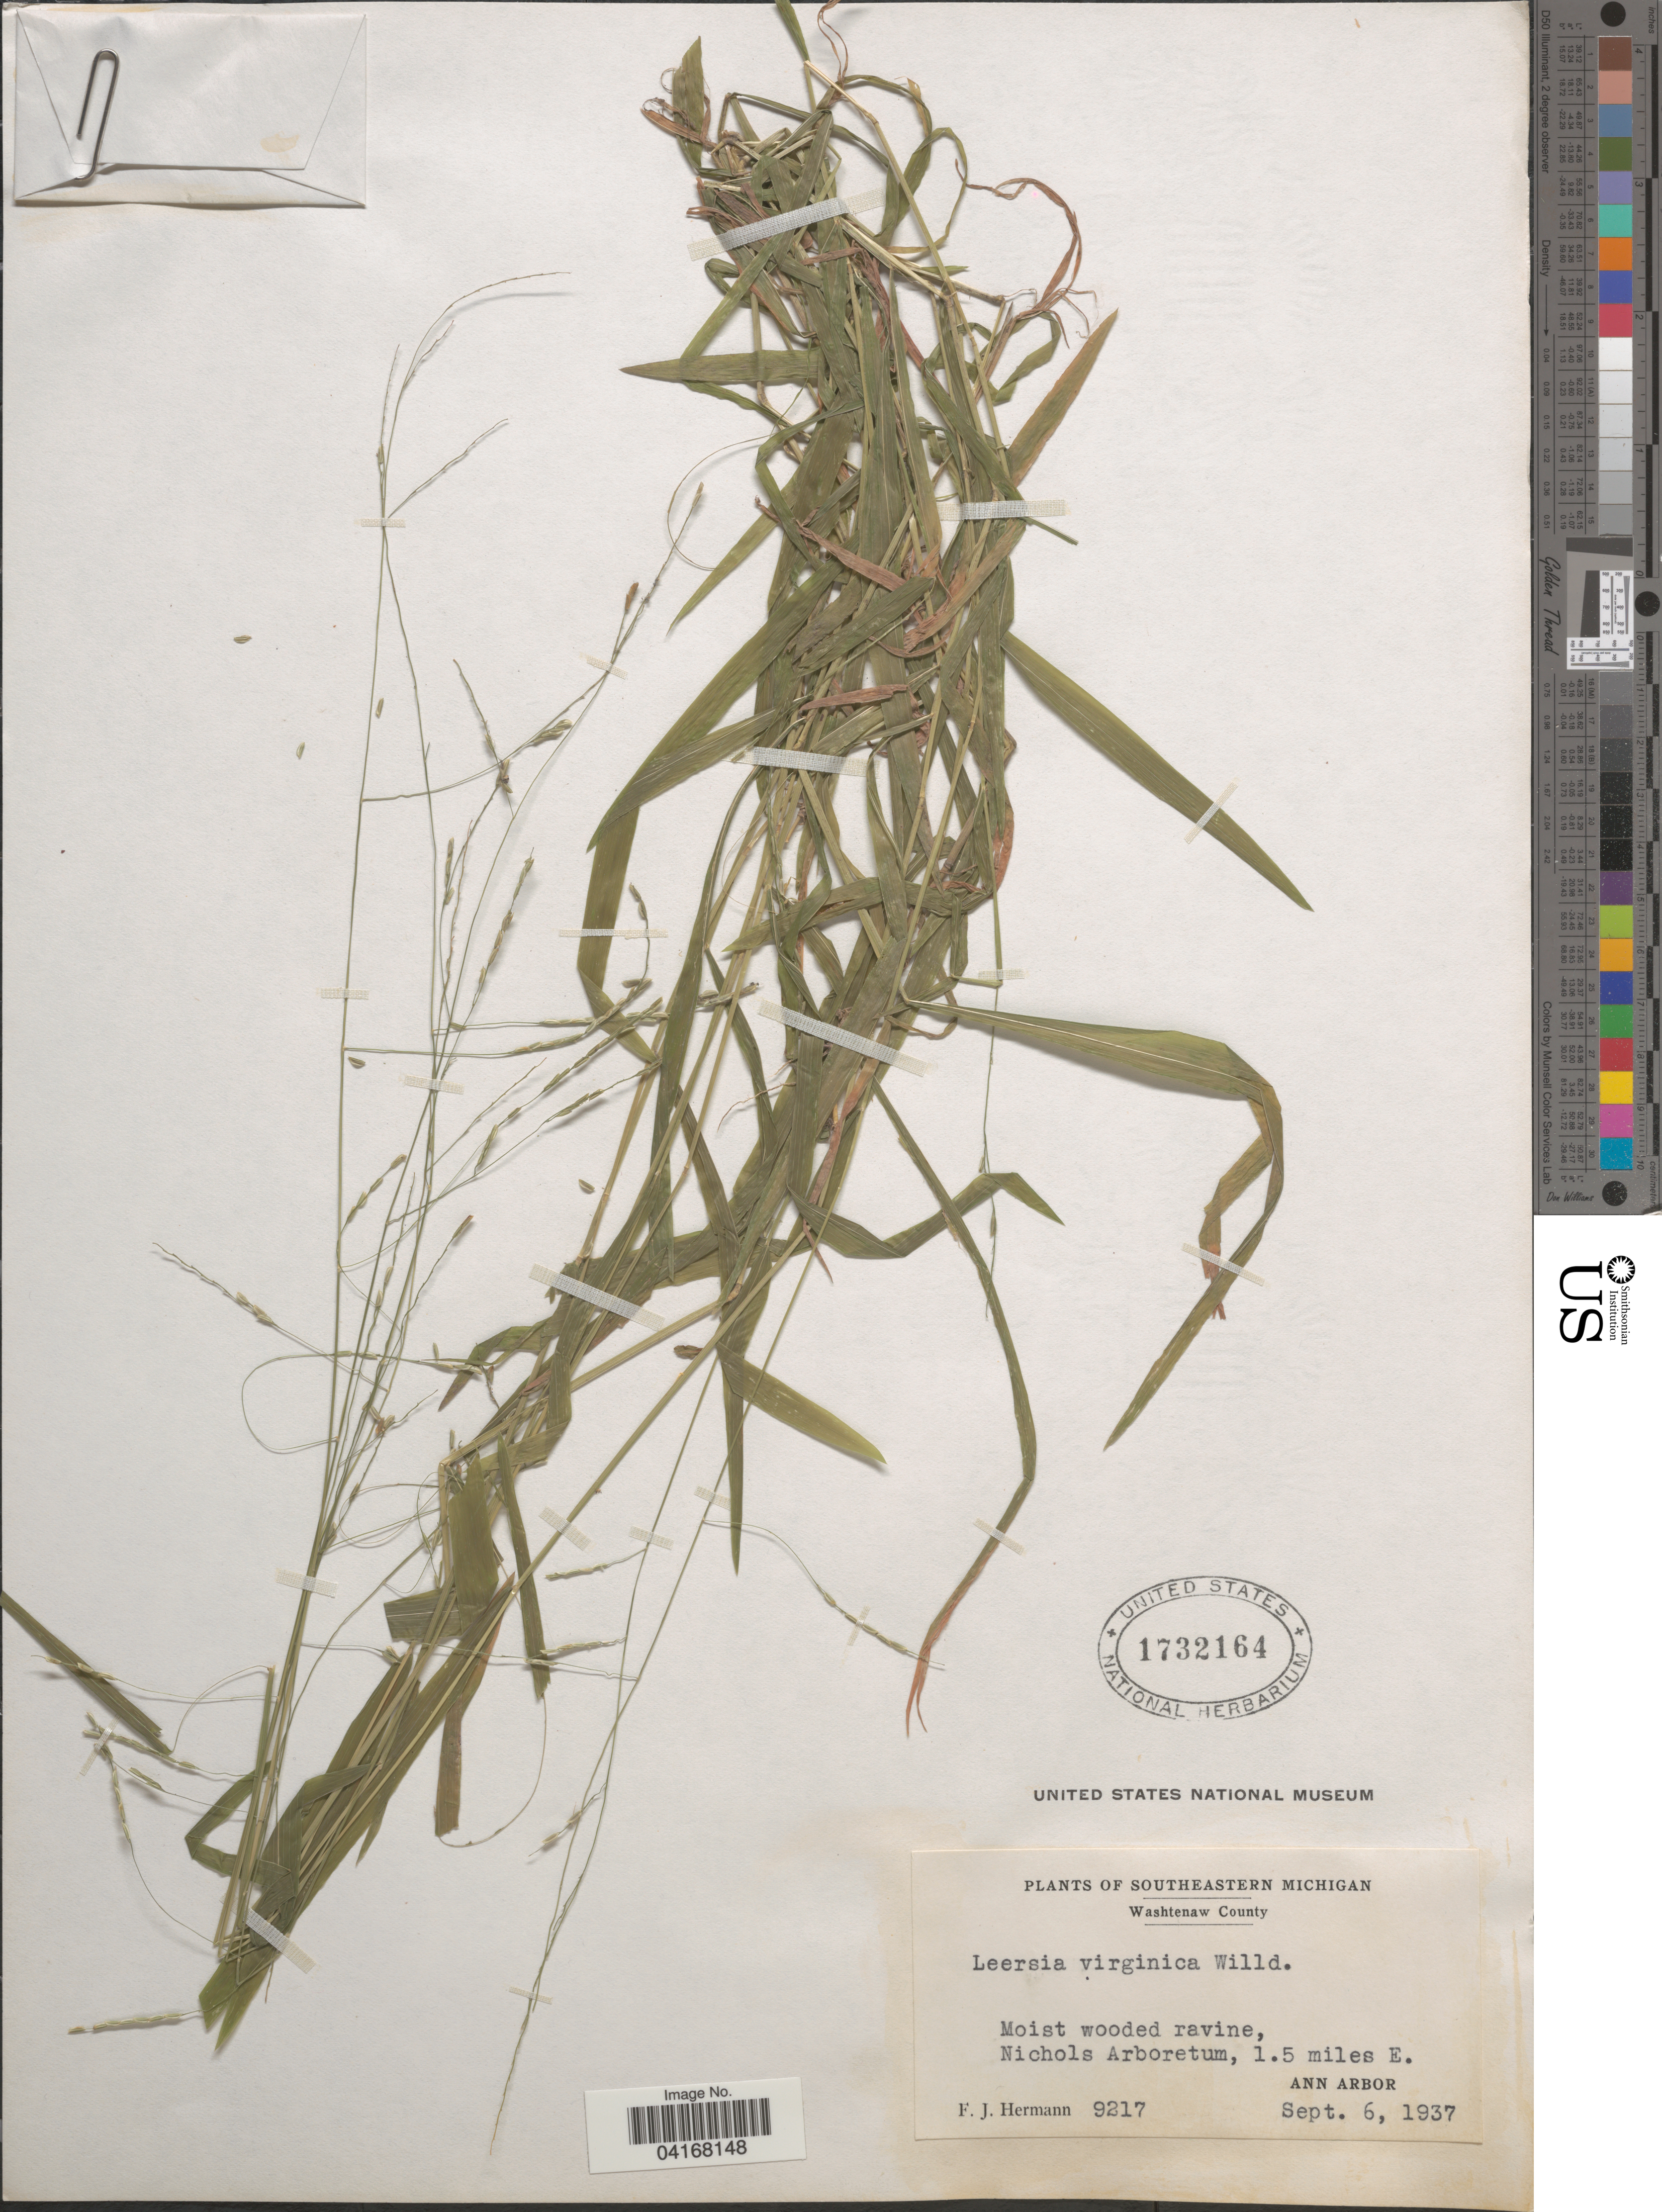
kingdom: Plantae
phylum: Tracheophyta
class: Liliopsida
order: Poales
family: Poaceae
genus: Leersia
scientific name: Leersia virginica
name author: Willd.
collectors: F. J. Hermann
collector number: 9217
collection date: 1937-09-06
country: United States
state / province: Michigan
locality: Southeastern Michigan. Washtenaw County. Moist wooded ravine, Nichols Arboretum, 1.5 miles E. Ann Arbor.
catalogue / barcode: US 1732164